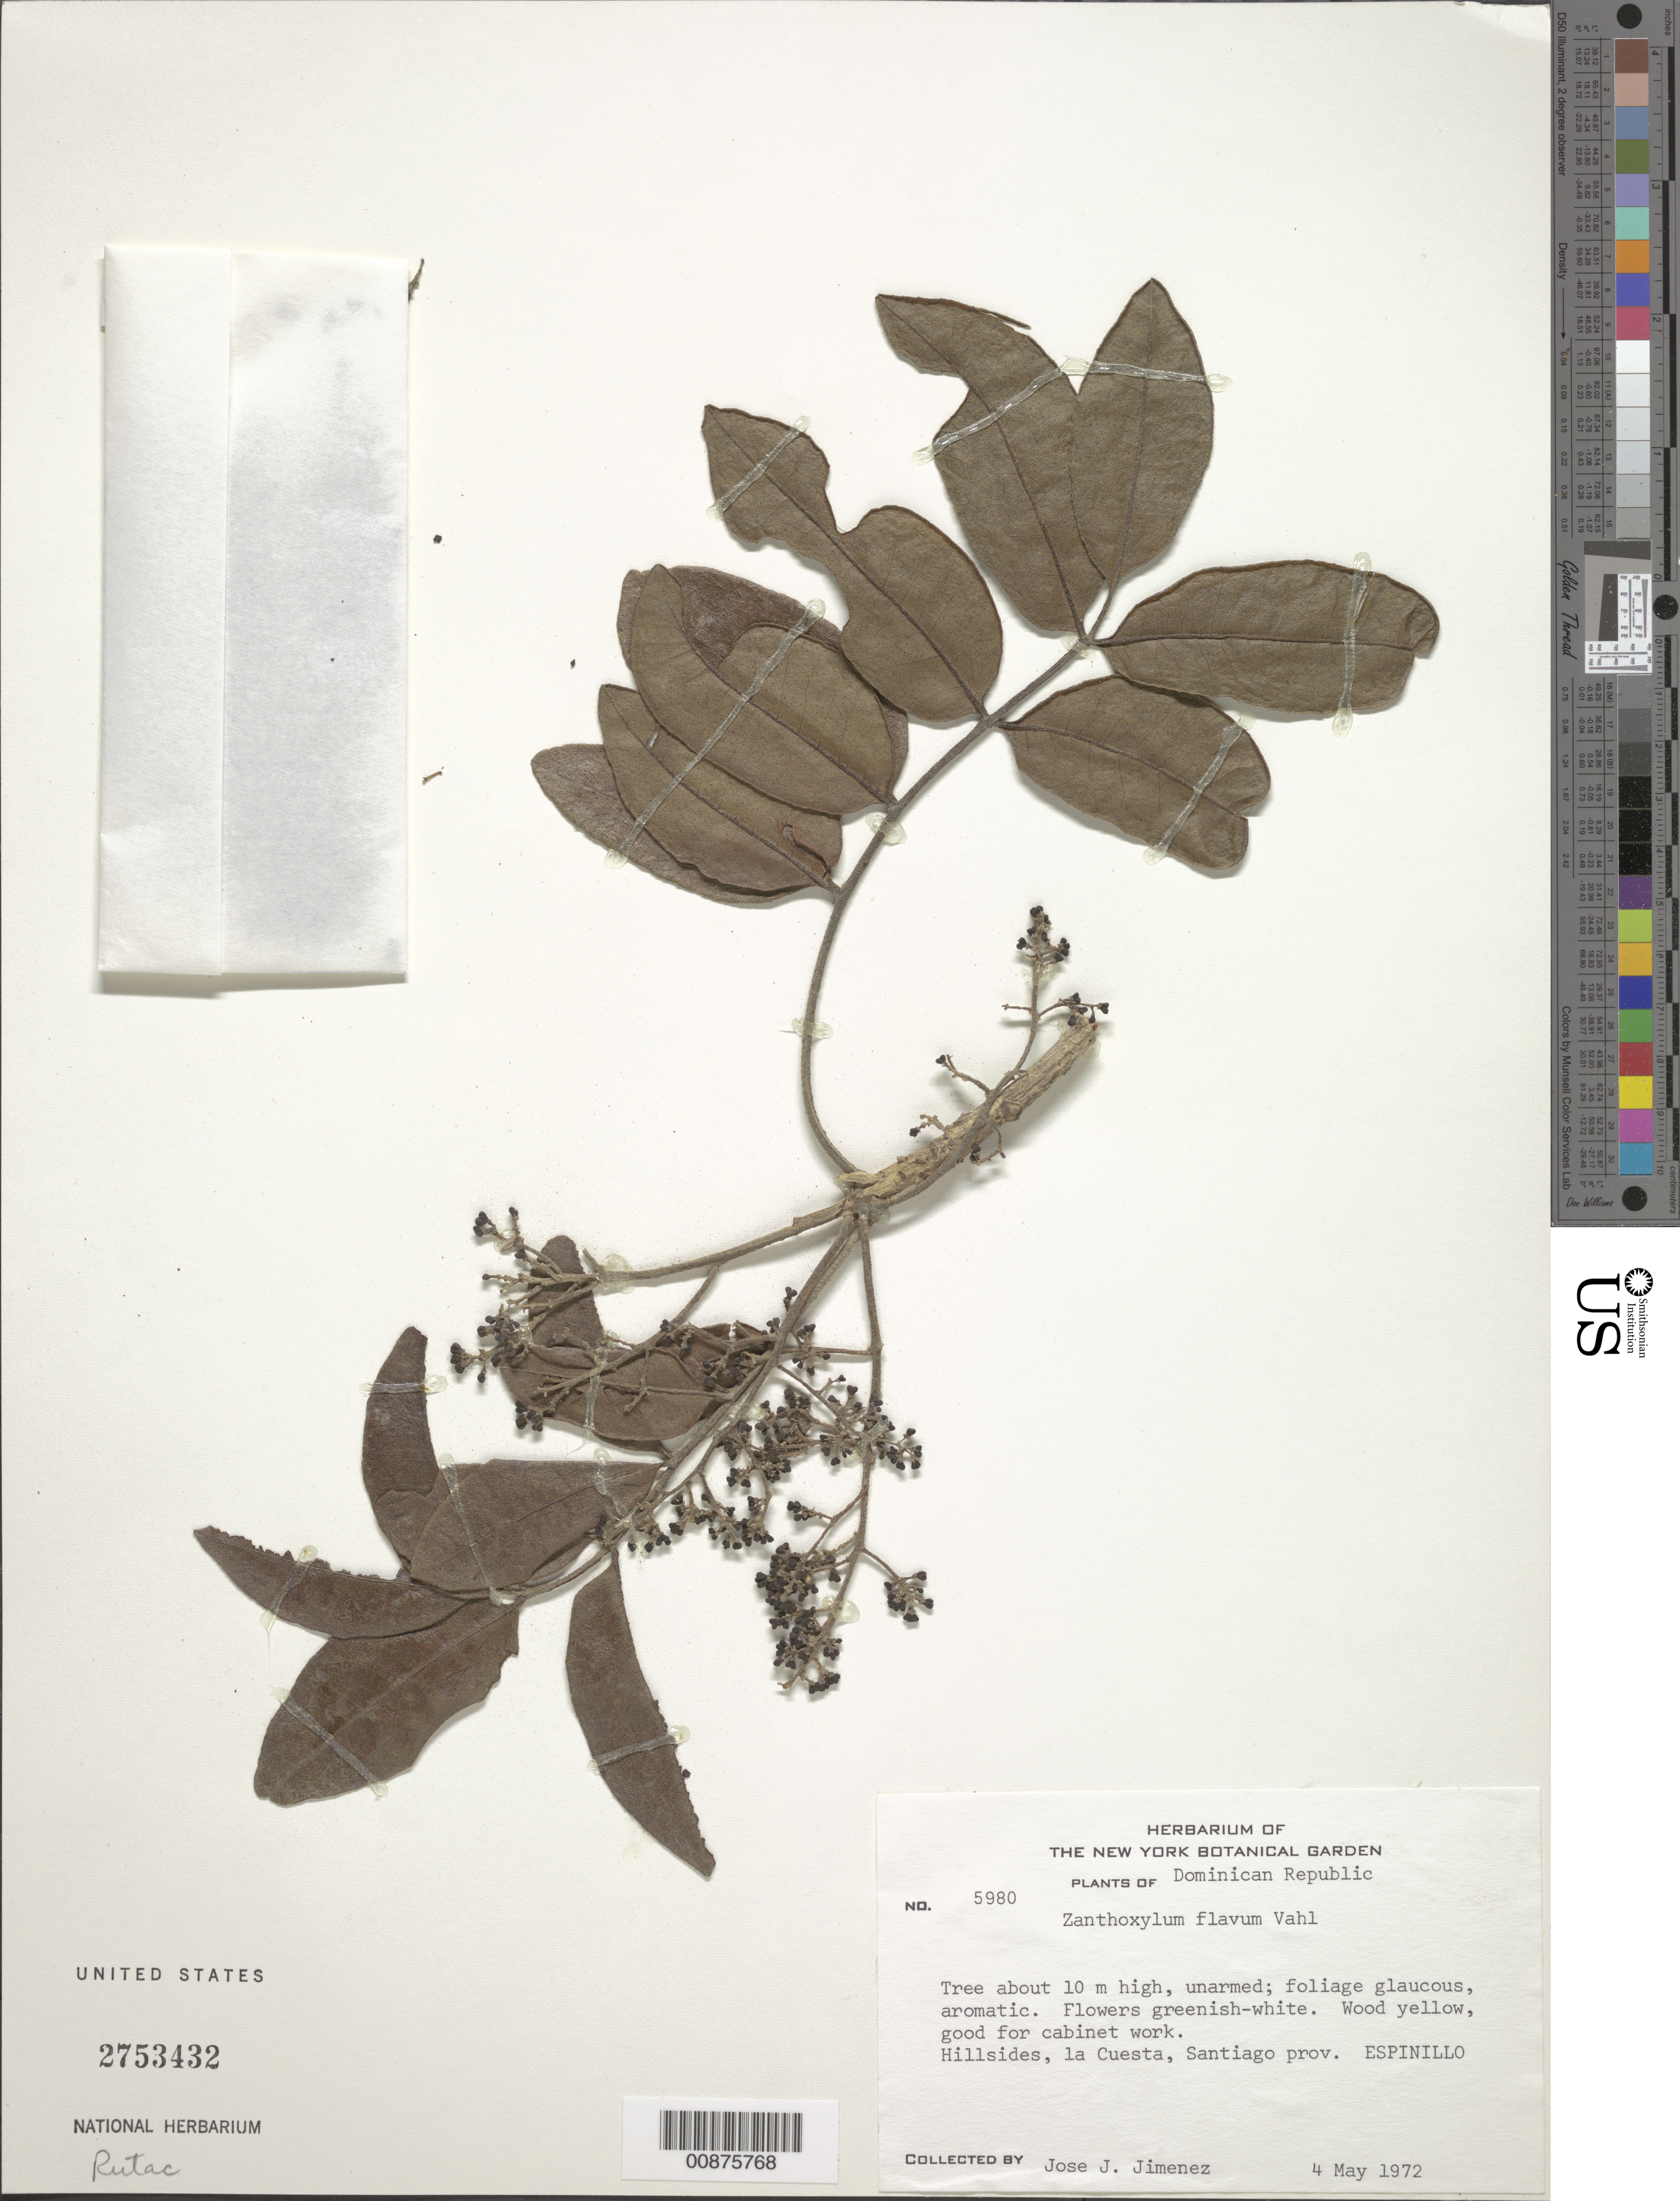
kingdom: Plantae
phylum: Tracheophyta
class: Magnoliopsida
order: Sapindales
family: Rutaceae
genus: Zanthoxylum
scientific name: Zanthoxylum flavum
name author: Vahl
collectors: J. J. Jiménez Almonte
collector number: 5980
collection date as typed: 04 May 1972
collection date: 1972-05-04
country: Dominican Republic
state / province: Santiago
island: Hispaniola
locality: La Cuesta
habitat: Hillsides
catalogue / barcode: US 2753432